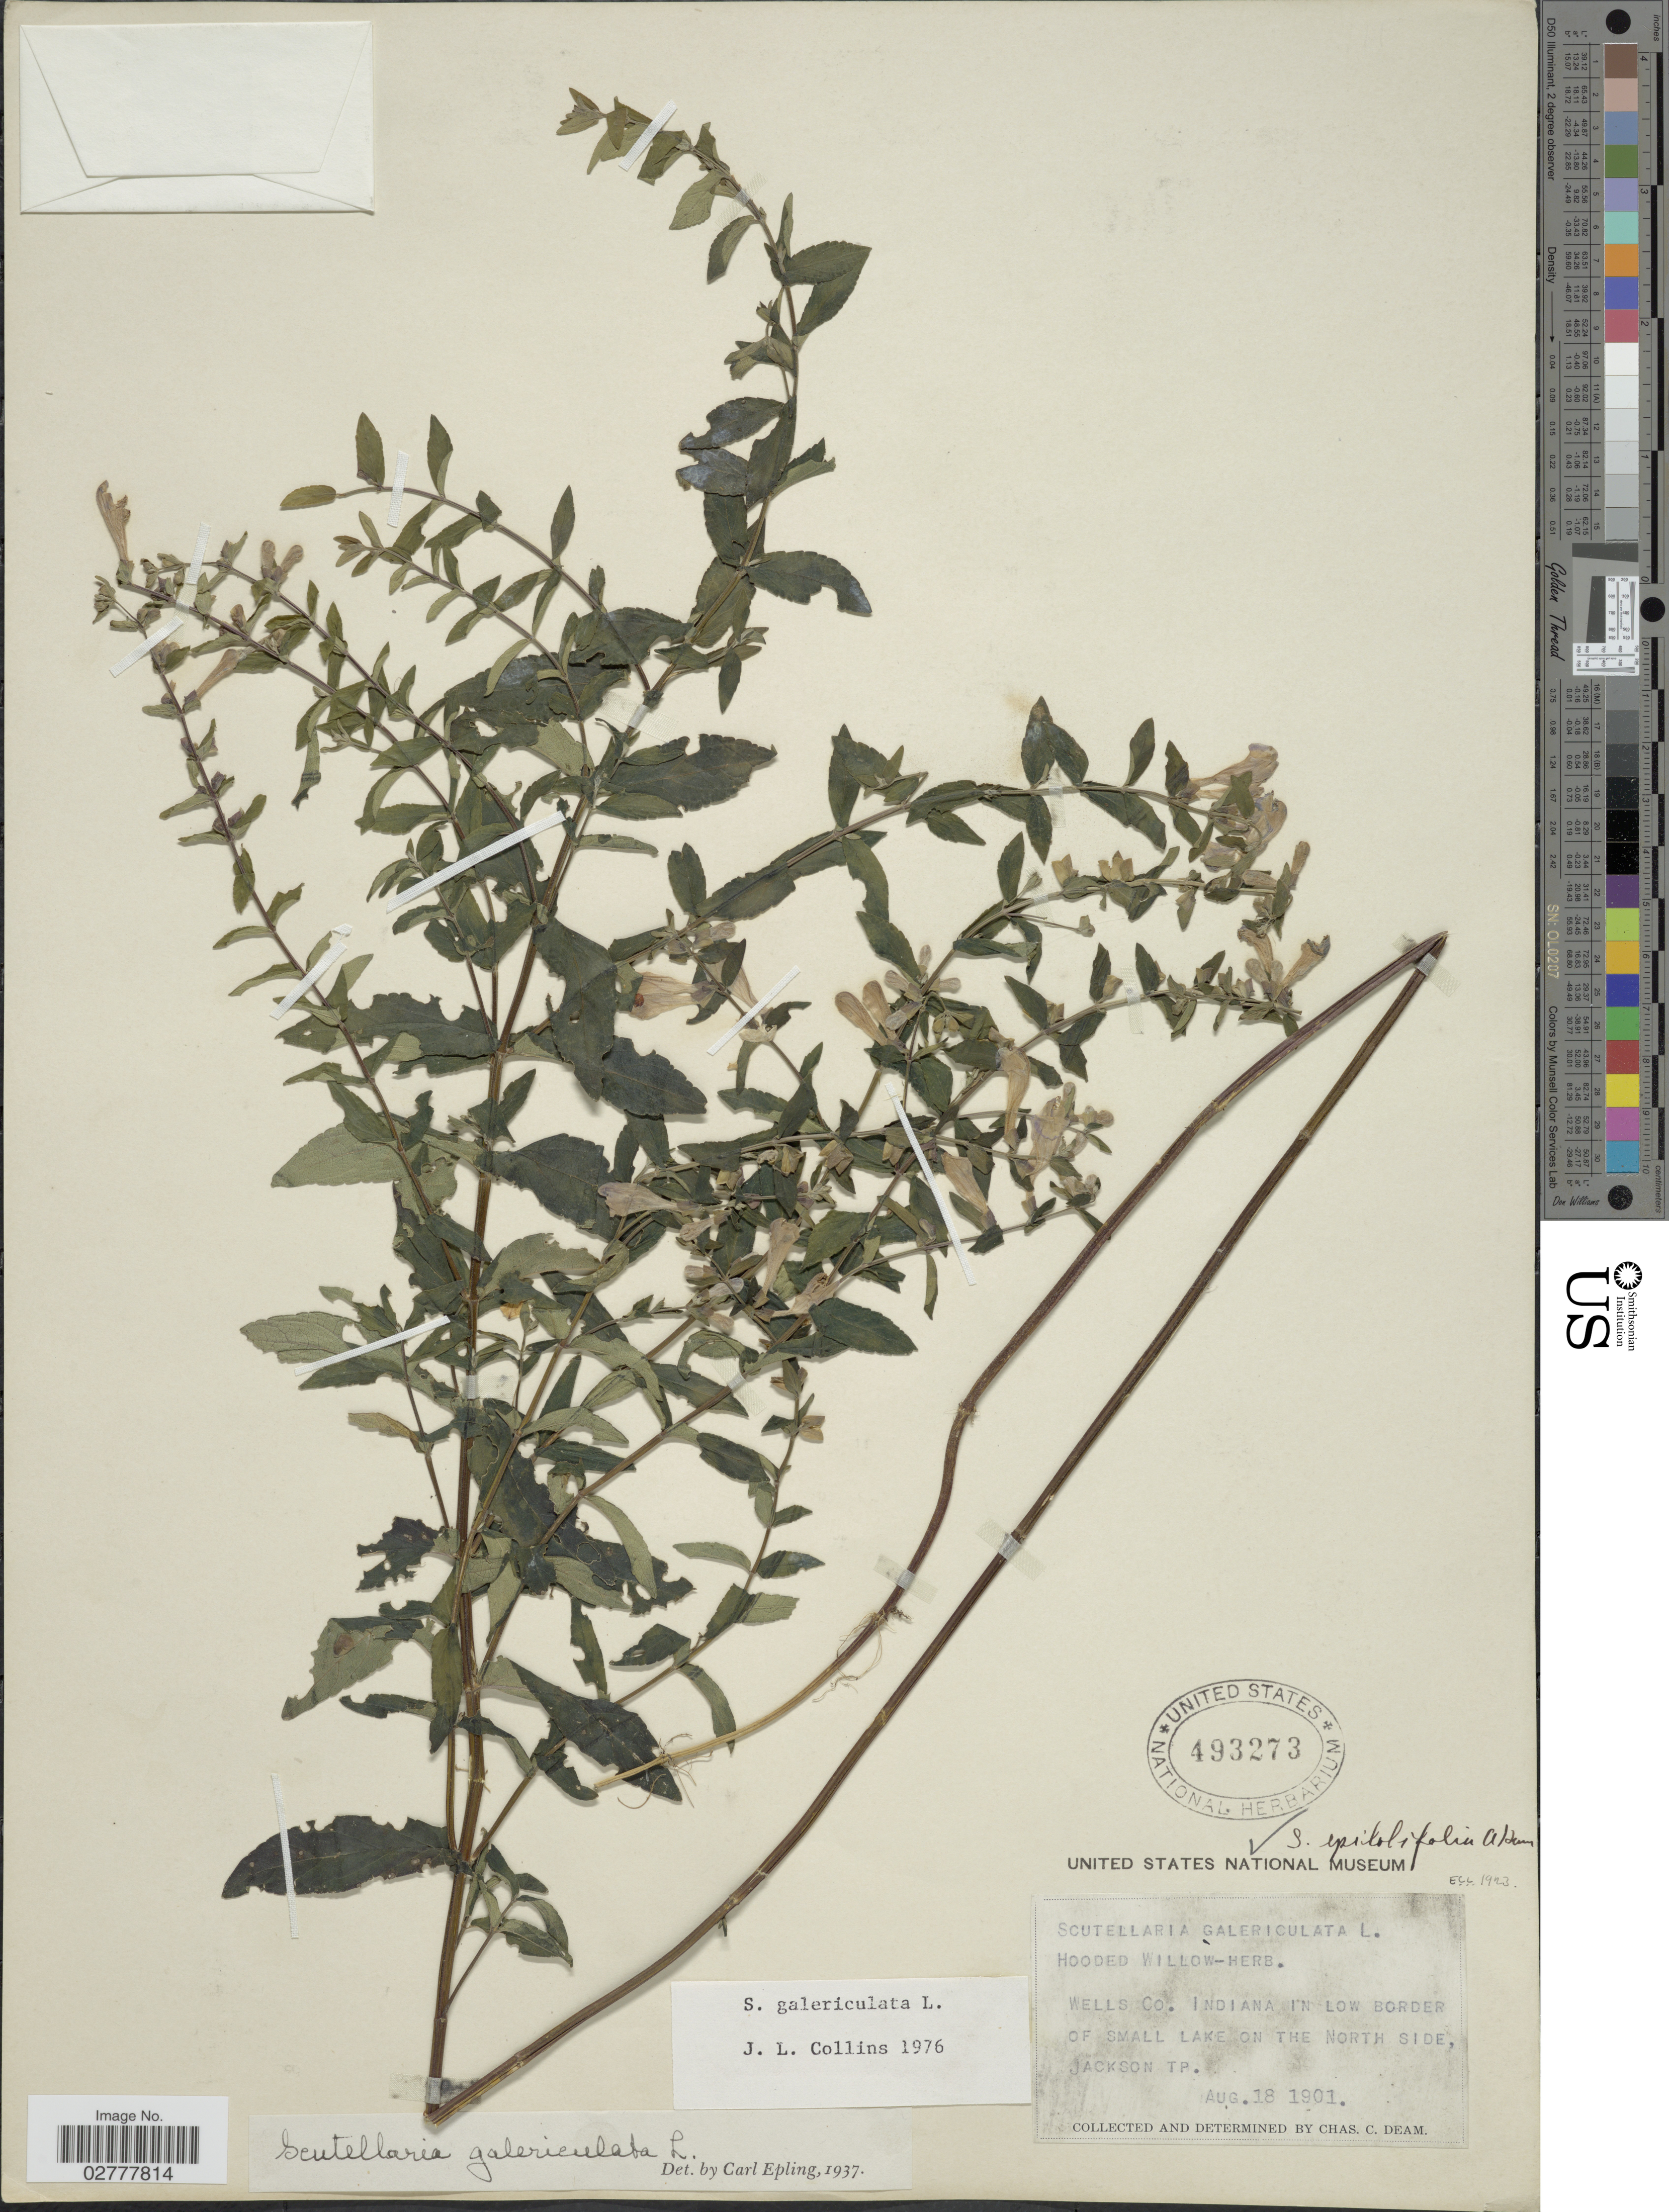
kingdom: Plantae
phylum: Tracheophyta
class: Magnoliopsida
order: Lamiales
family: Lamiaceae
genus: Scutellaria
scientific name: Scutellaria galericulata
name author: L.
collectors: C. C. Deam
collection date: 1901-08-18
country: United States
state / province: Indiana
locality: Wells Co. Indiana in low border of small lake on the North Side, Jackson Tp.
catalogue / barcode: US 493273